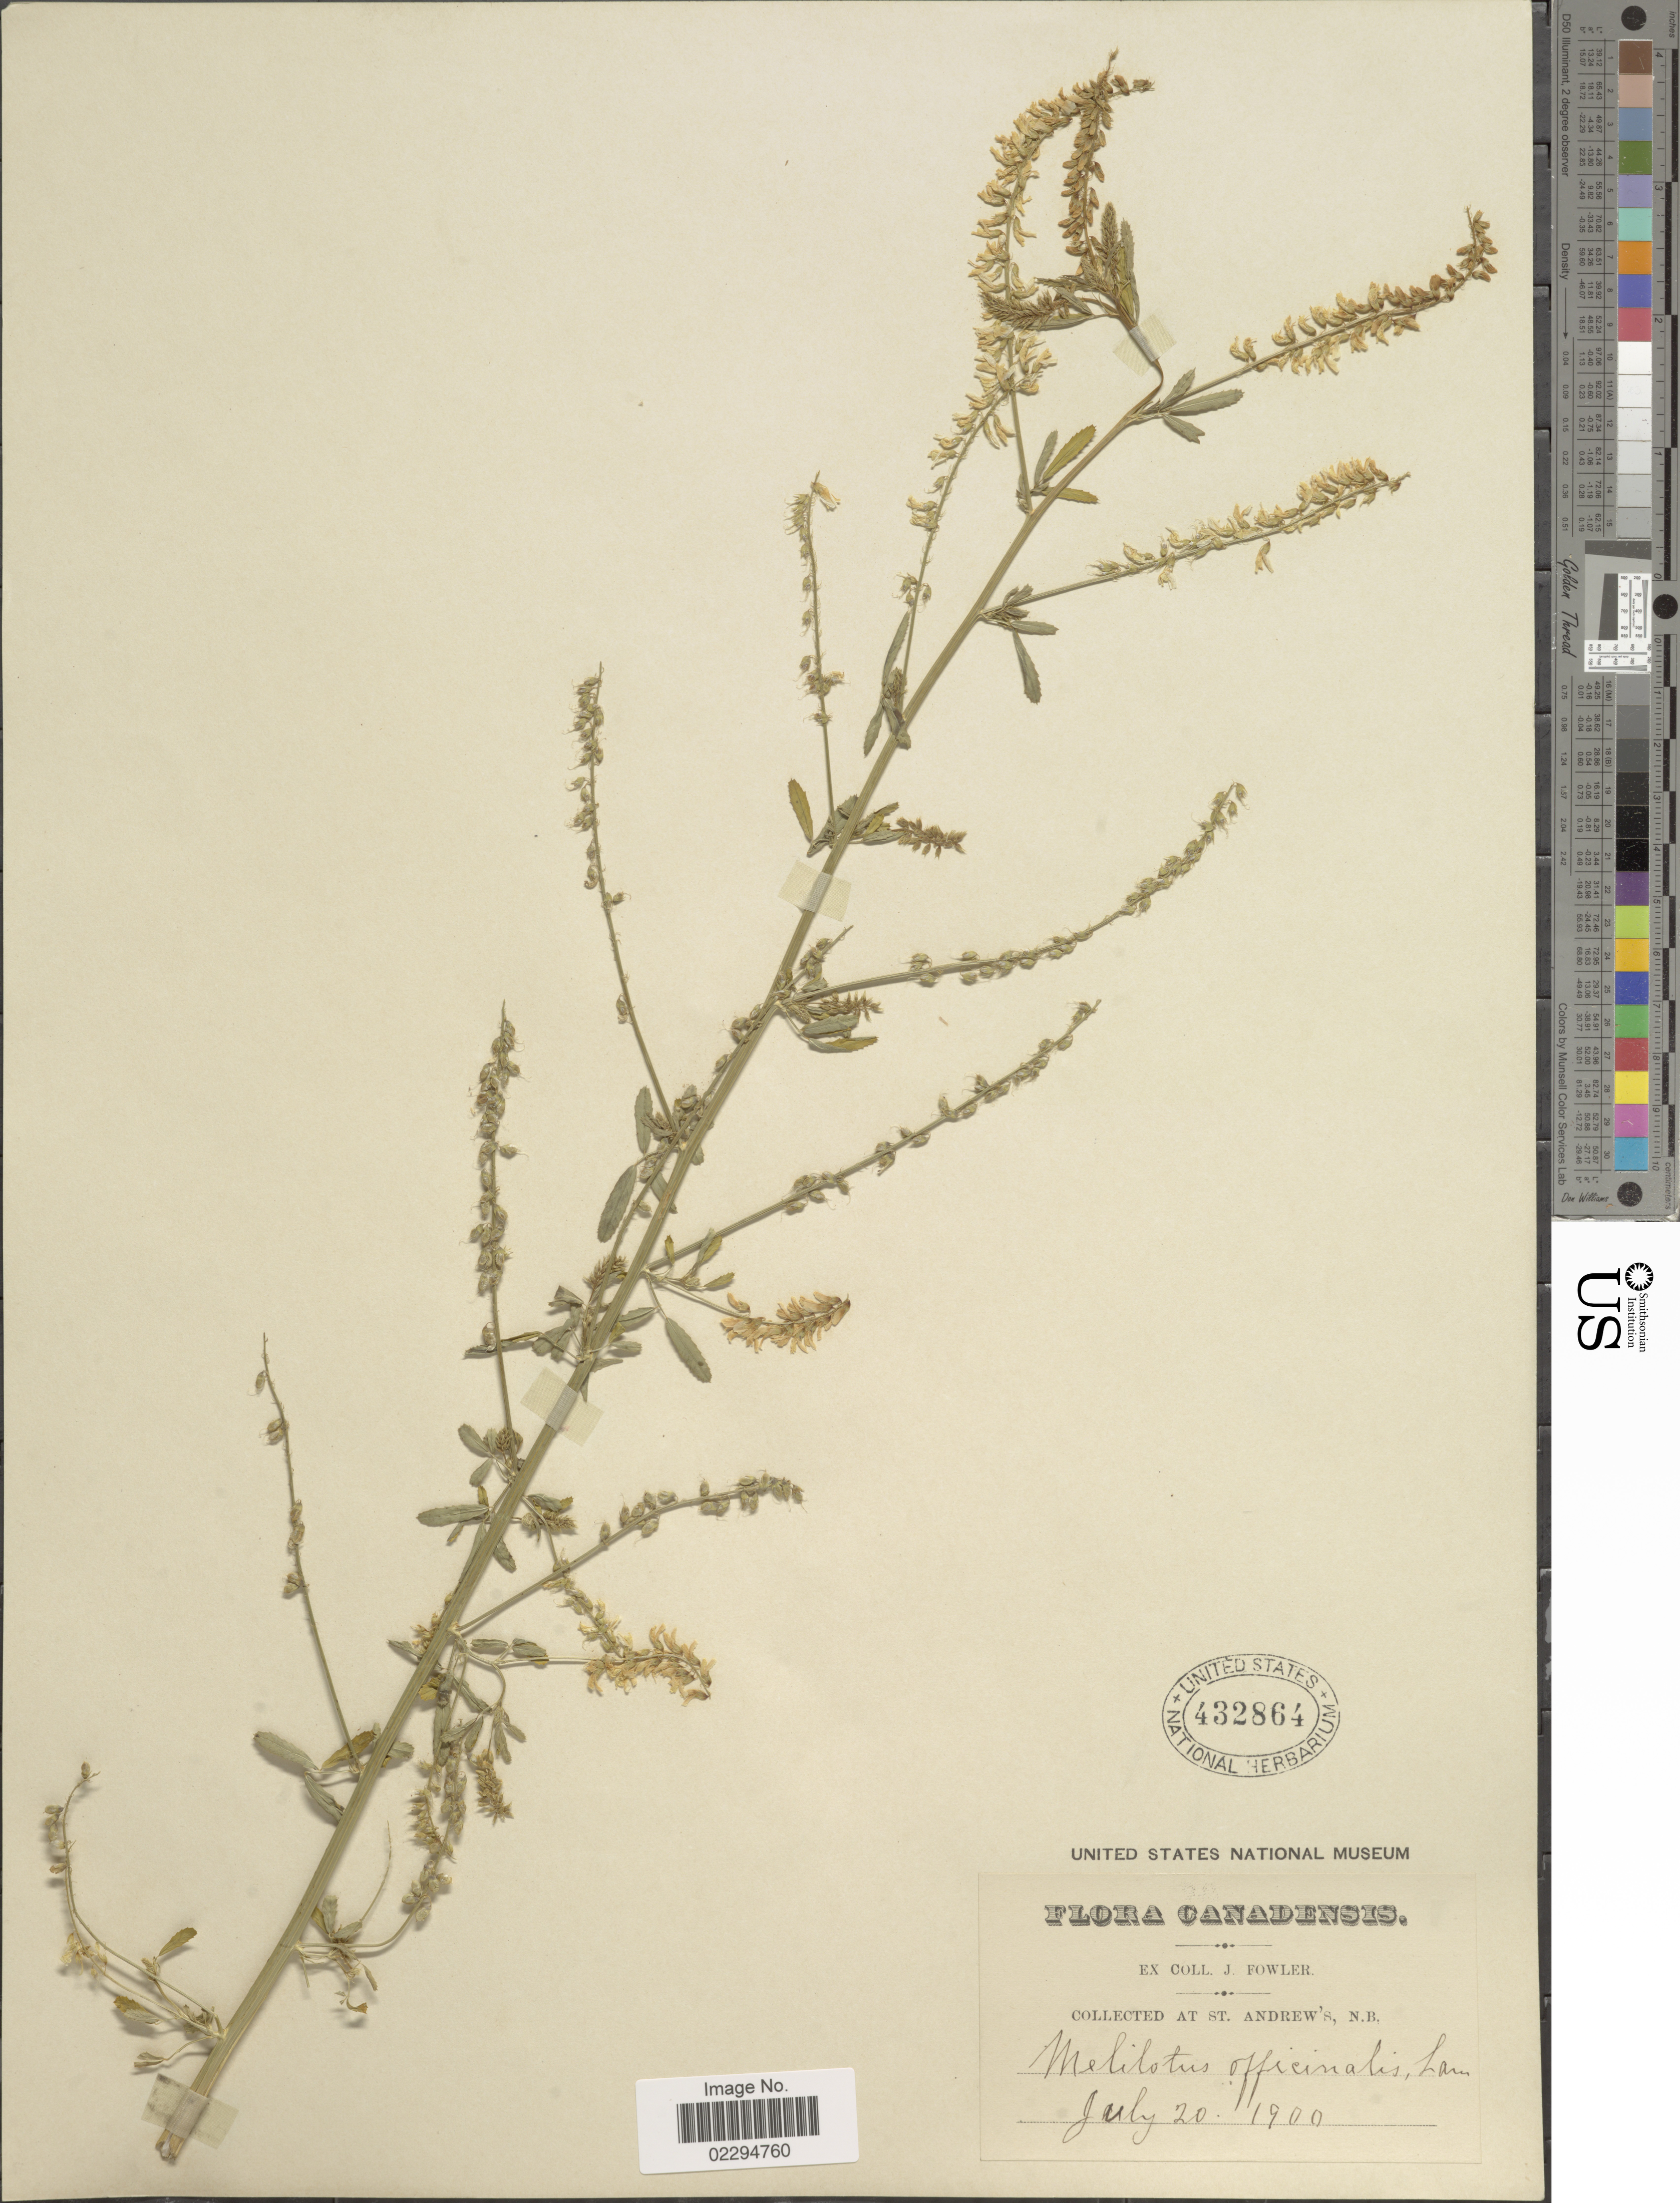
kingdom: Plantae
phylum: Tracheophyta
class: Magnoliopsida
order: Fabales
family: Fabaceae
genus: Melilotus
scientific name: Melilotus officinalis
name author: (L.) Lam.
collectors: ex herb. J. Fowler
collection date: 1900-07-20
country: Canada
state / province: New Brunswick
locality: St. Andrew's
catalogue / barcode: US 432864